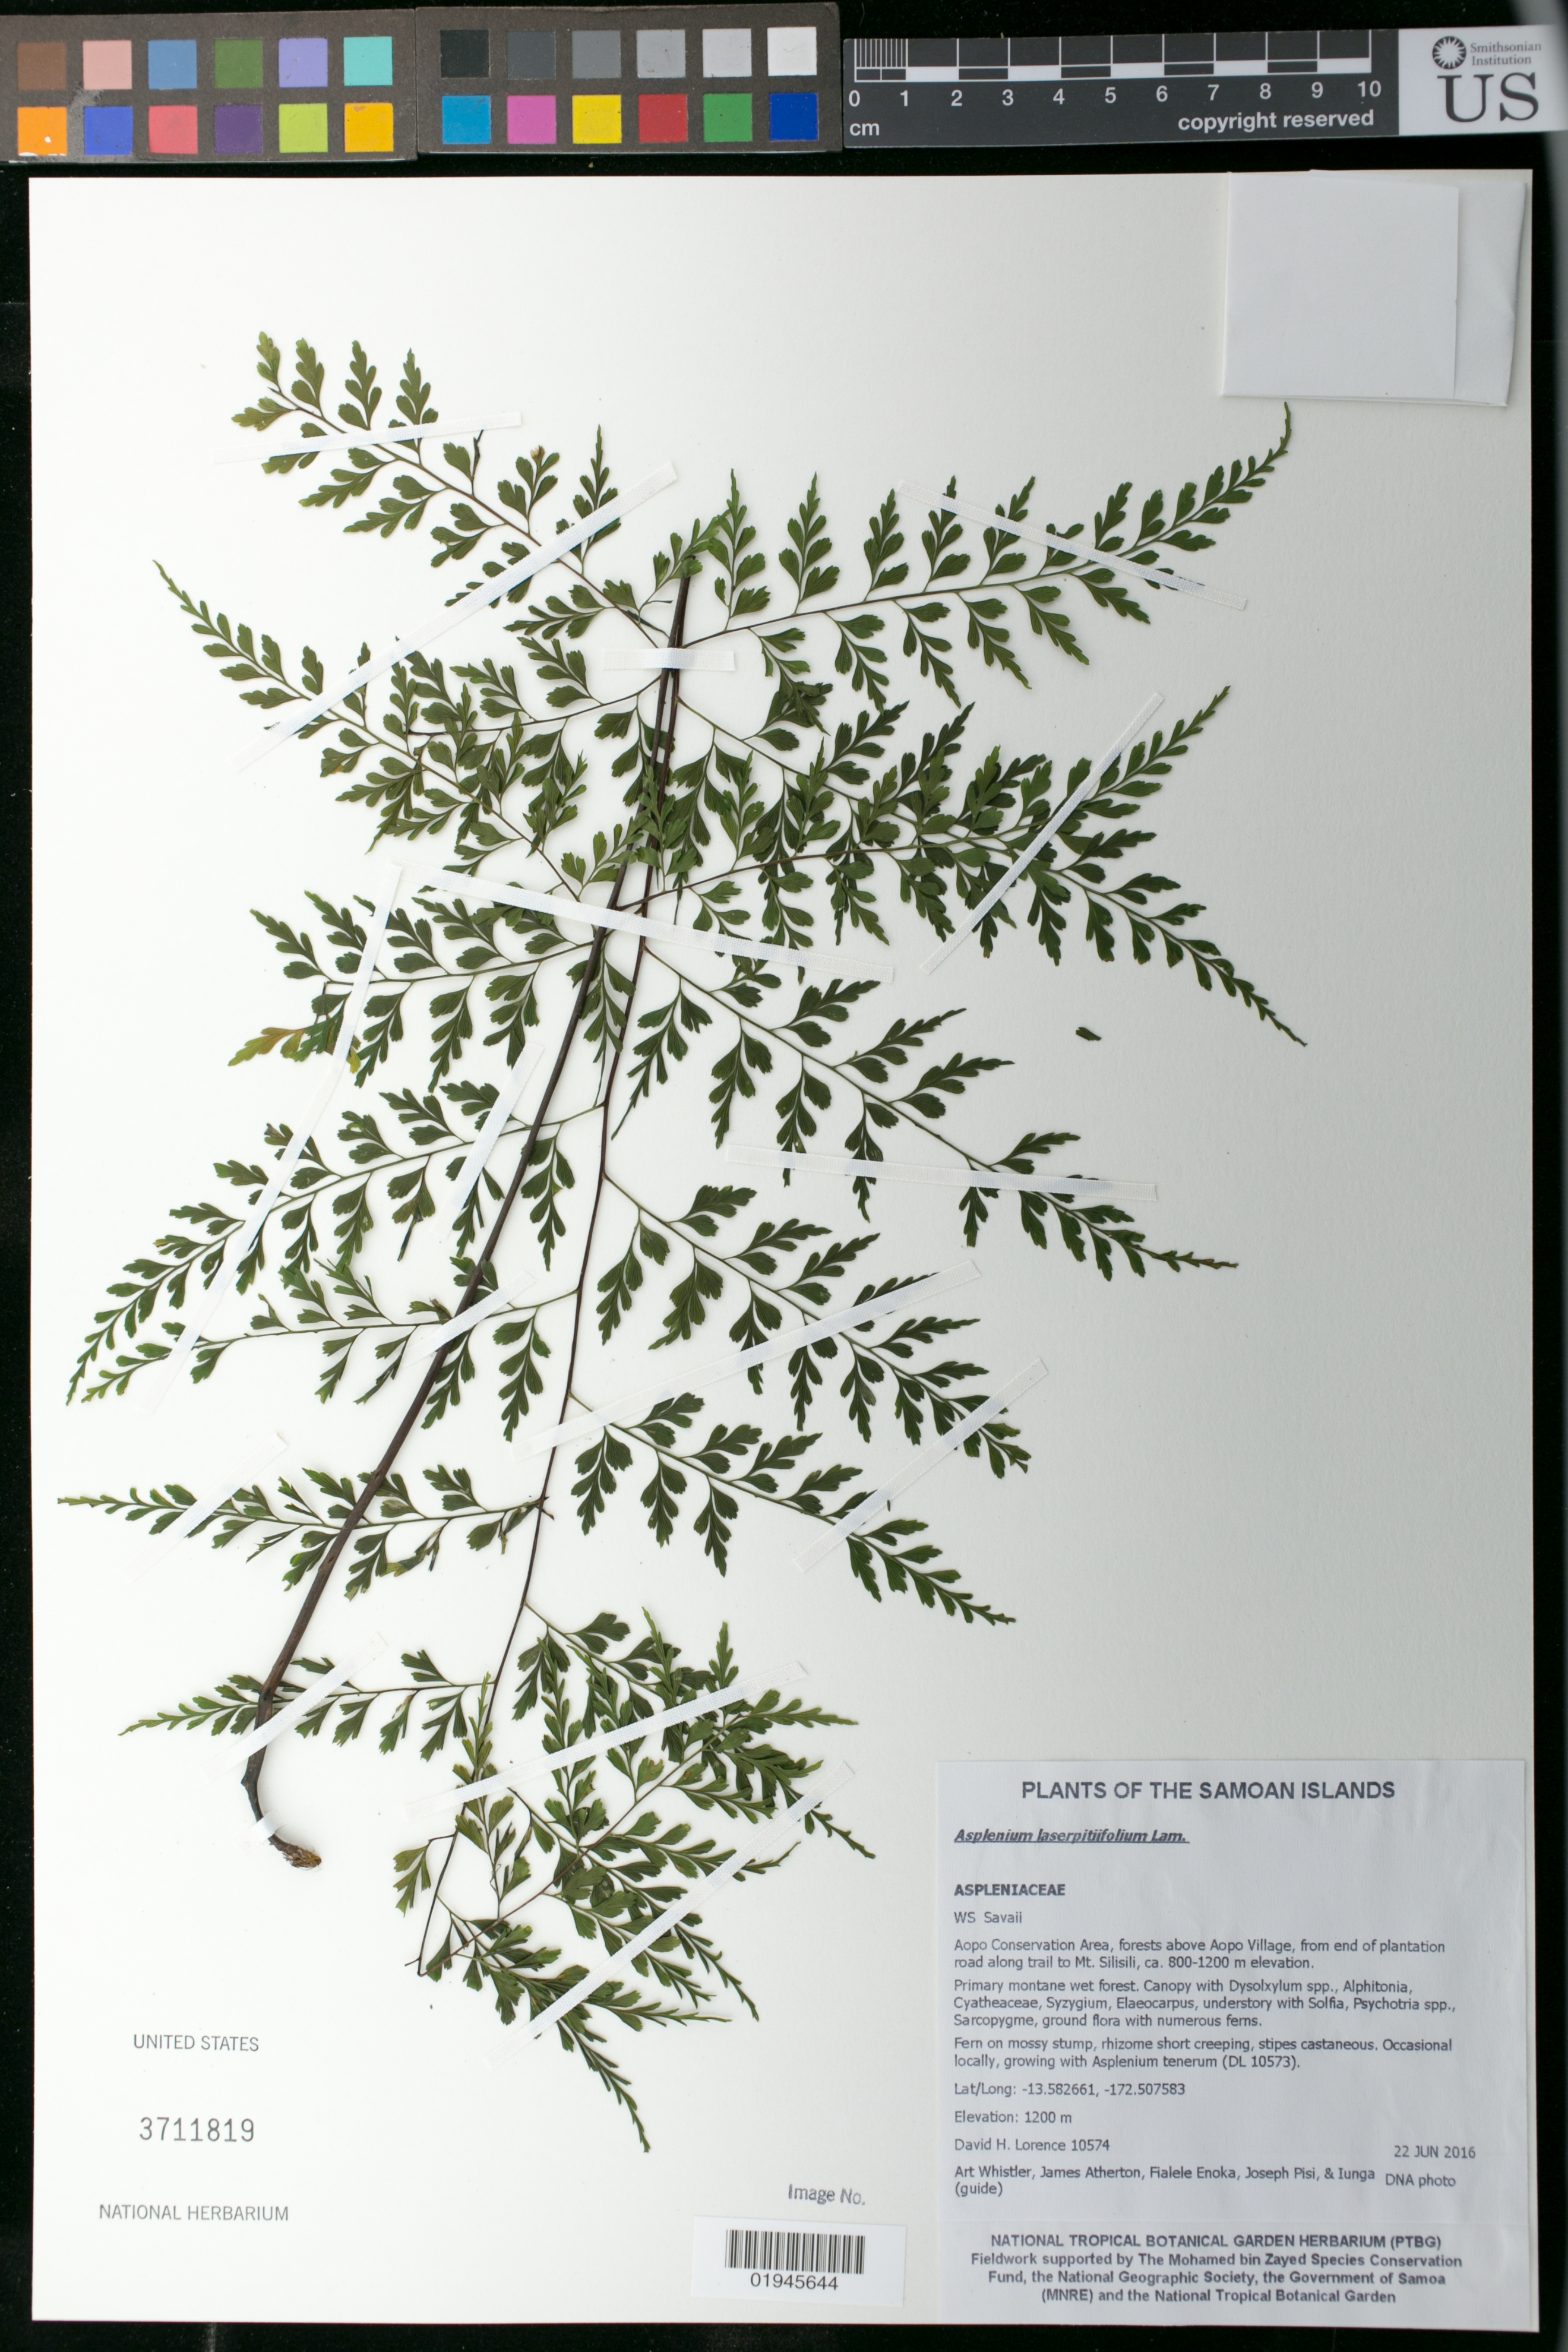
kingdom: Plantae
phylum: Tracheophyta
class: Polypodiopsida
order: Polypodiales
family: Aspleniaceae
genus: Asplenium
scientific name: Asplenium laserpitiifolium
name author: Lam.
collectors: D. Lorence, A. Whistler, J. Atherton, F. Enoka & J. Pisi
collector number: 10574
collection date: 2016-06-22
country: Samoa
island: Savai'i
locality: Aopo Conservation Area, forests above Aopo Village, from end of plantation road along trail to Mt. Silisili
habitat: Primary montane wet forest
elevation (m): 1200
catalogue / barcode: US 3711819